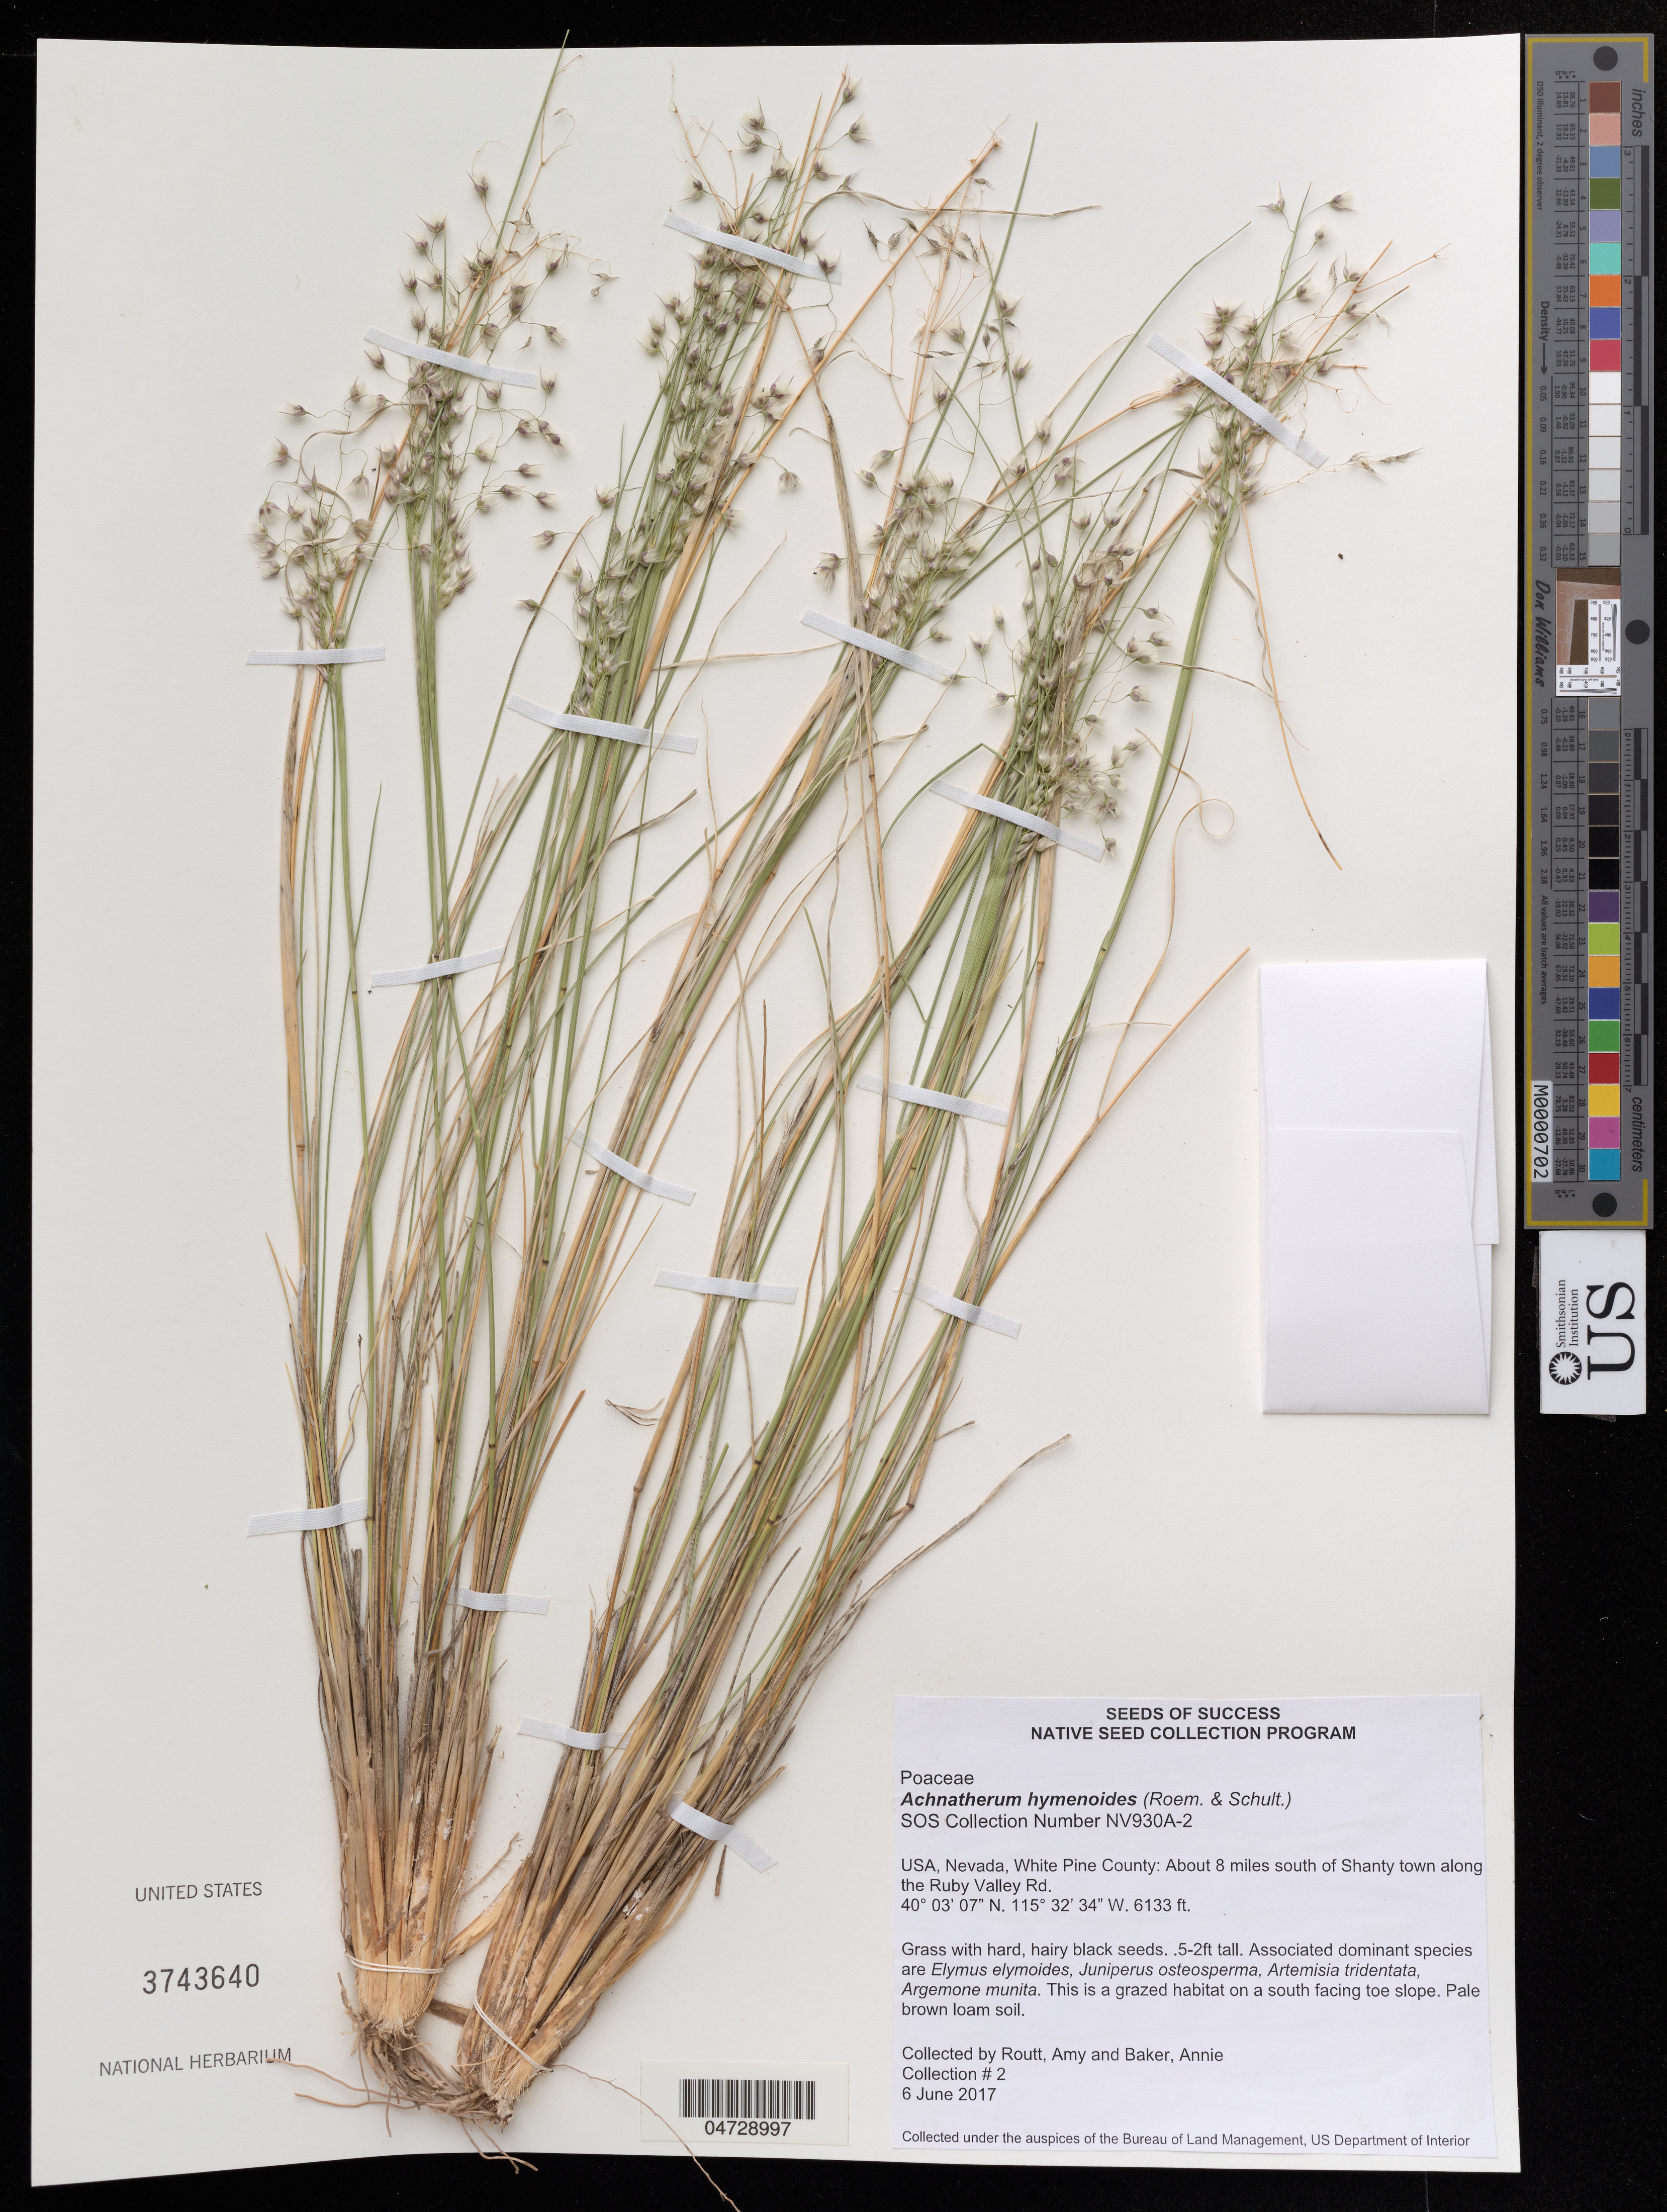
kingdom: Plantae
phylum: Tracheophyta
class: Liliopsida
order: Poales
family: Poaceae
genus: Achnatherum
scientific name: Achnatherum hymenoides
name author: (Roem. & Schult.) Barkworth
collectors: A. Routt & A. Baker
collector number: NV930A-2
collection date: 2017-06-06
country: United States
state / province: Nevada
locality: White Pine County: About 8 miles south of Shanty town along the Ruby Valley Rd.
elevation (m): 1869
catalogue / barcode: US 3743640